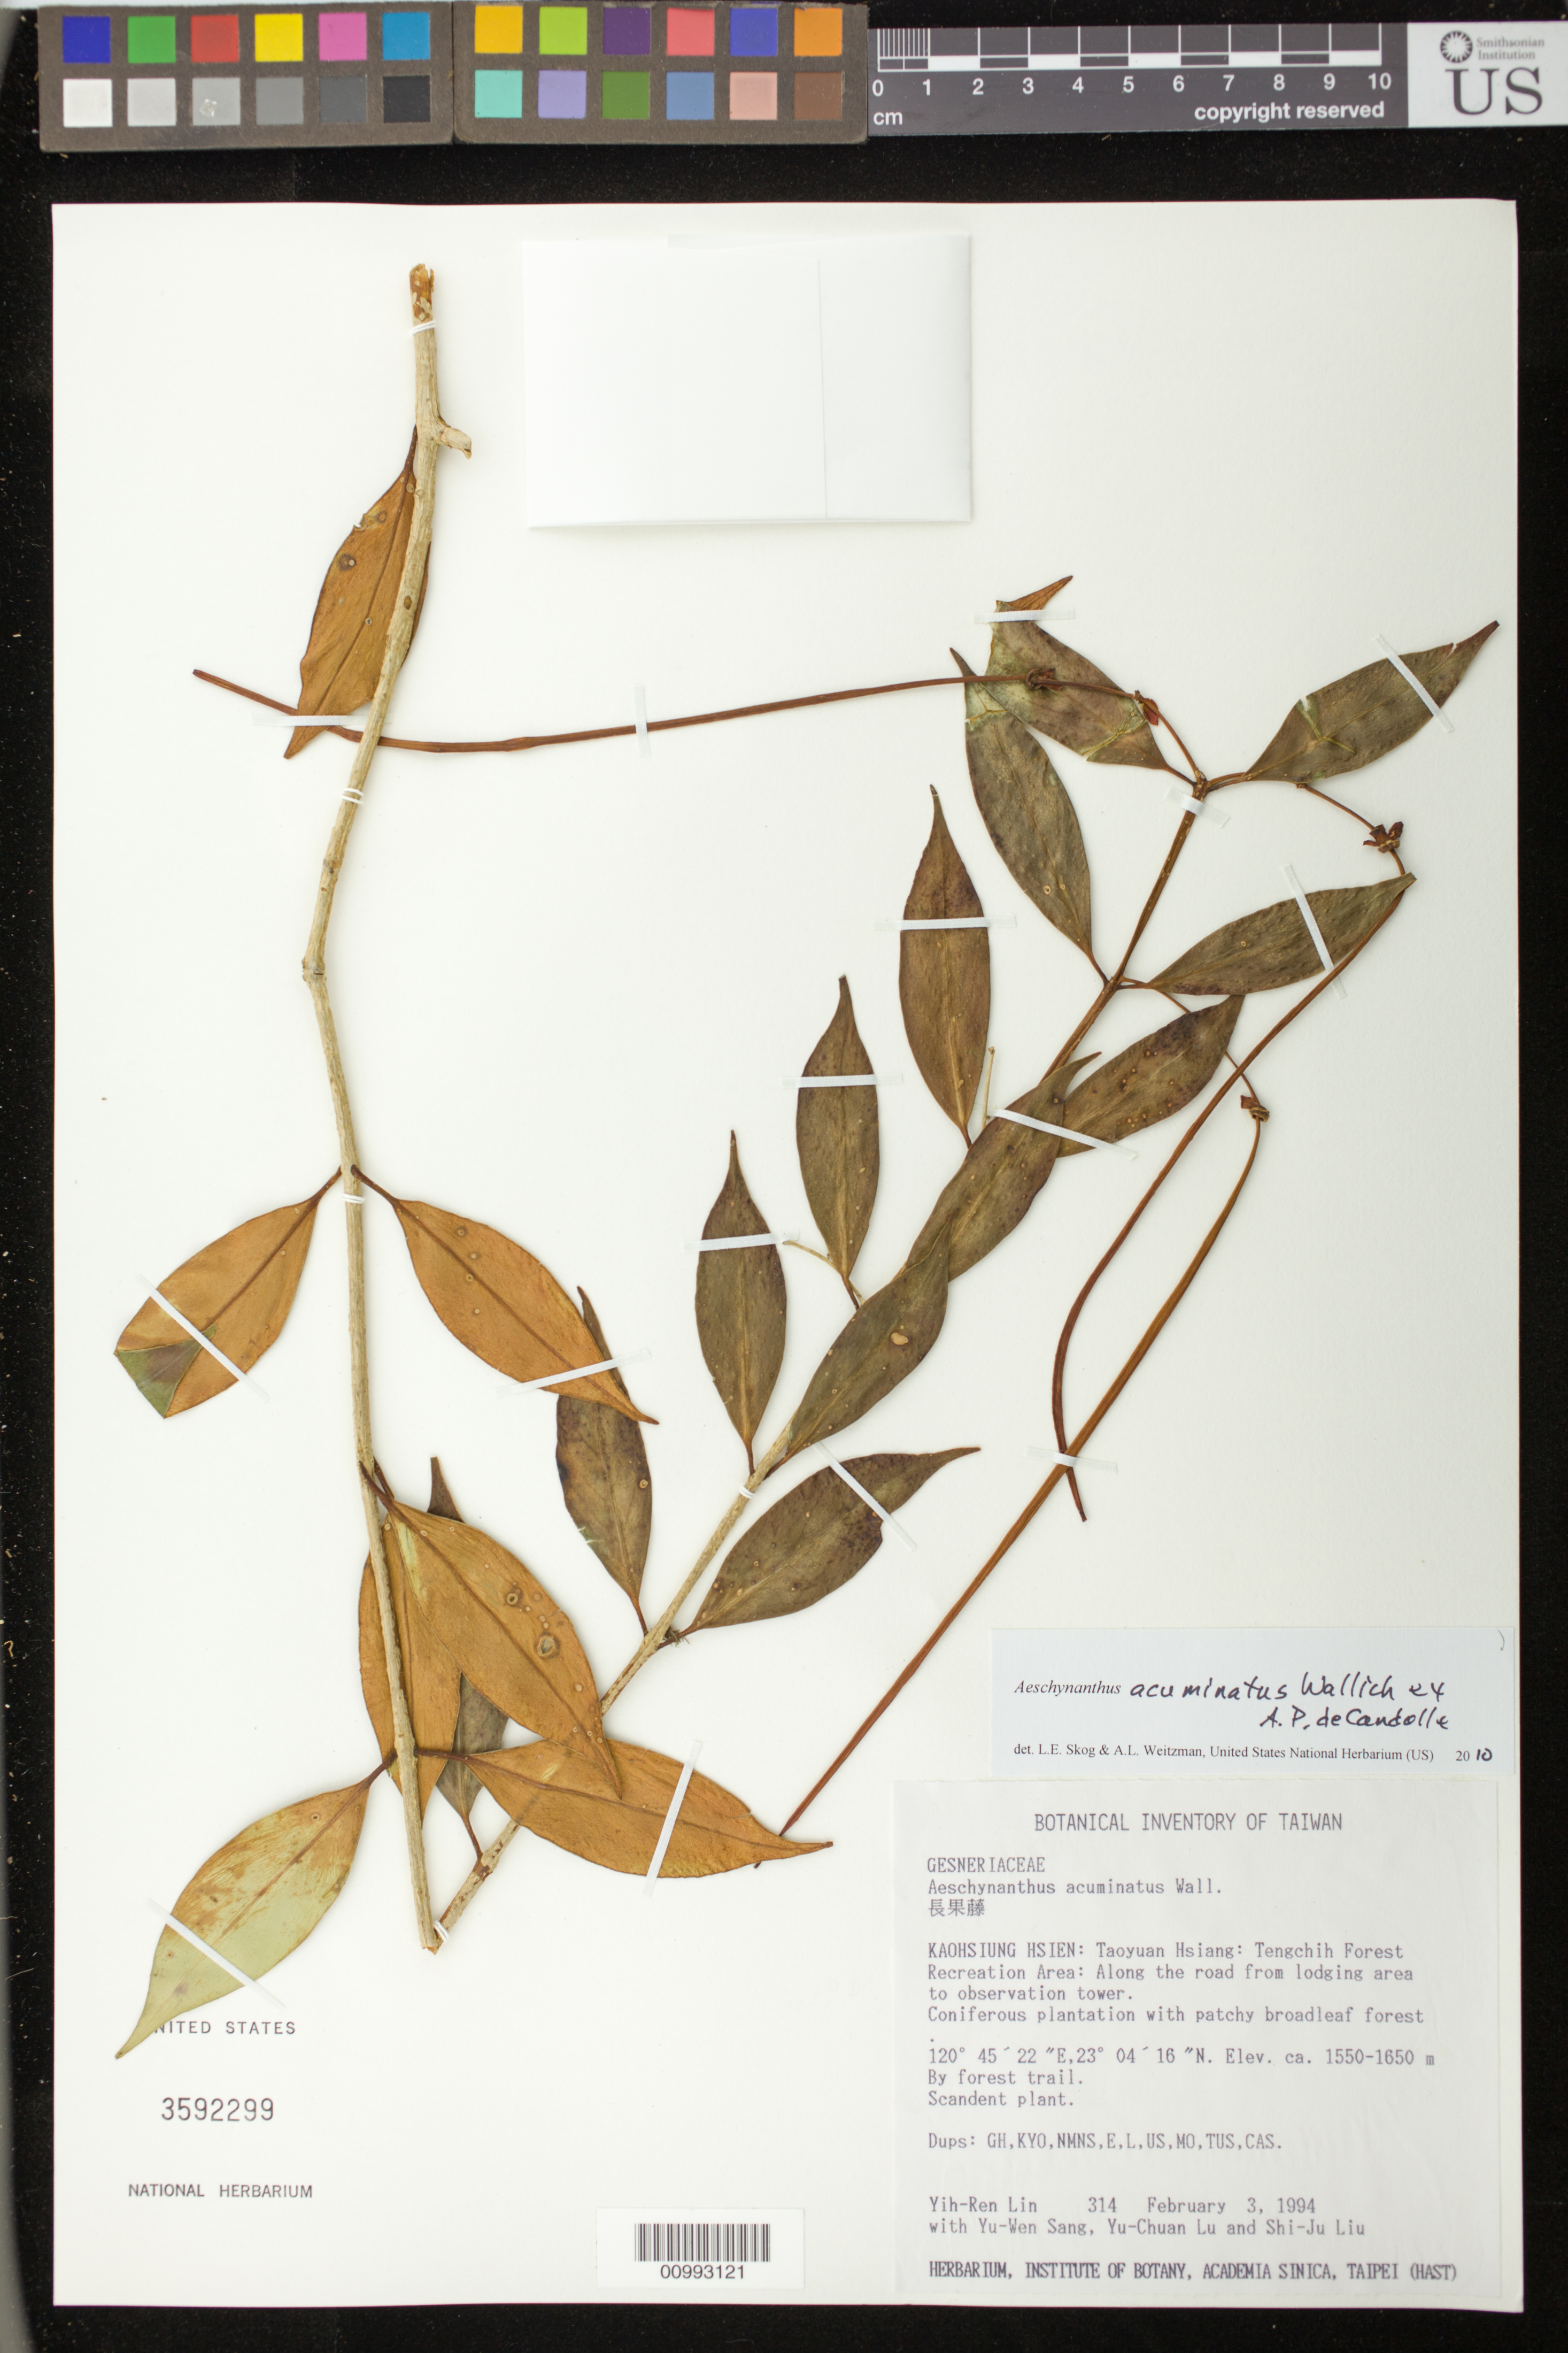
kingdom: Plantae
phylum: Tracheophyta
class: Magnoliopsida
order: Lamiales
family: Gesneriaceae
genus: Aeschynanthus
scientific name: Aeschynanthus acuminatus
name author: Wall. ex A. DC.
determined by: Skog, L. E.; Weitzman, A. L.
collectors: Y. Lin, Y. Sang, Y. C. Lu & S. J. Liu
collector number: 314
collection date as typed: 03 Feb 1994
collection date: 1994-02-03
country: Taiwan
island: Taiwan [Formosa]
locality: Kaohsiung Hsien: Taoyuan Hsiang, Tengchih Forest Recreation Area, along the road from lodging area to observation tower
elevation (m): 1550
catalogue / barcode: US 3592299